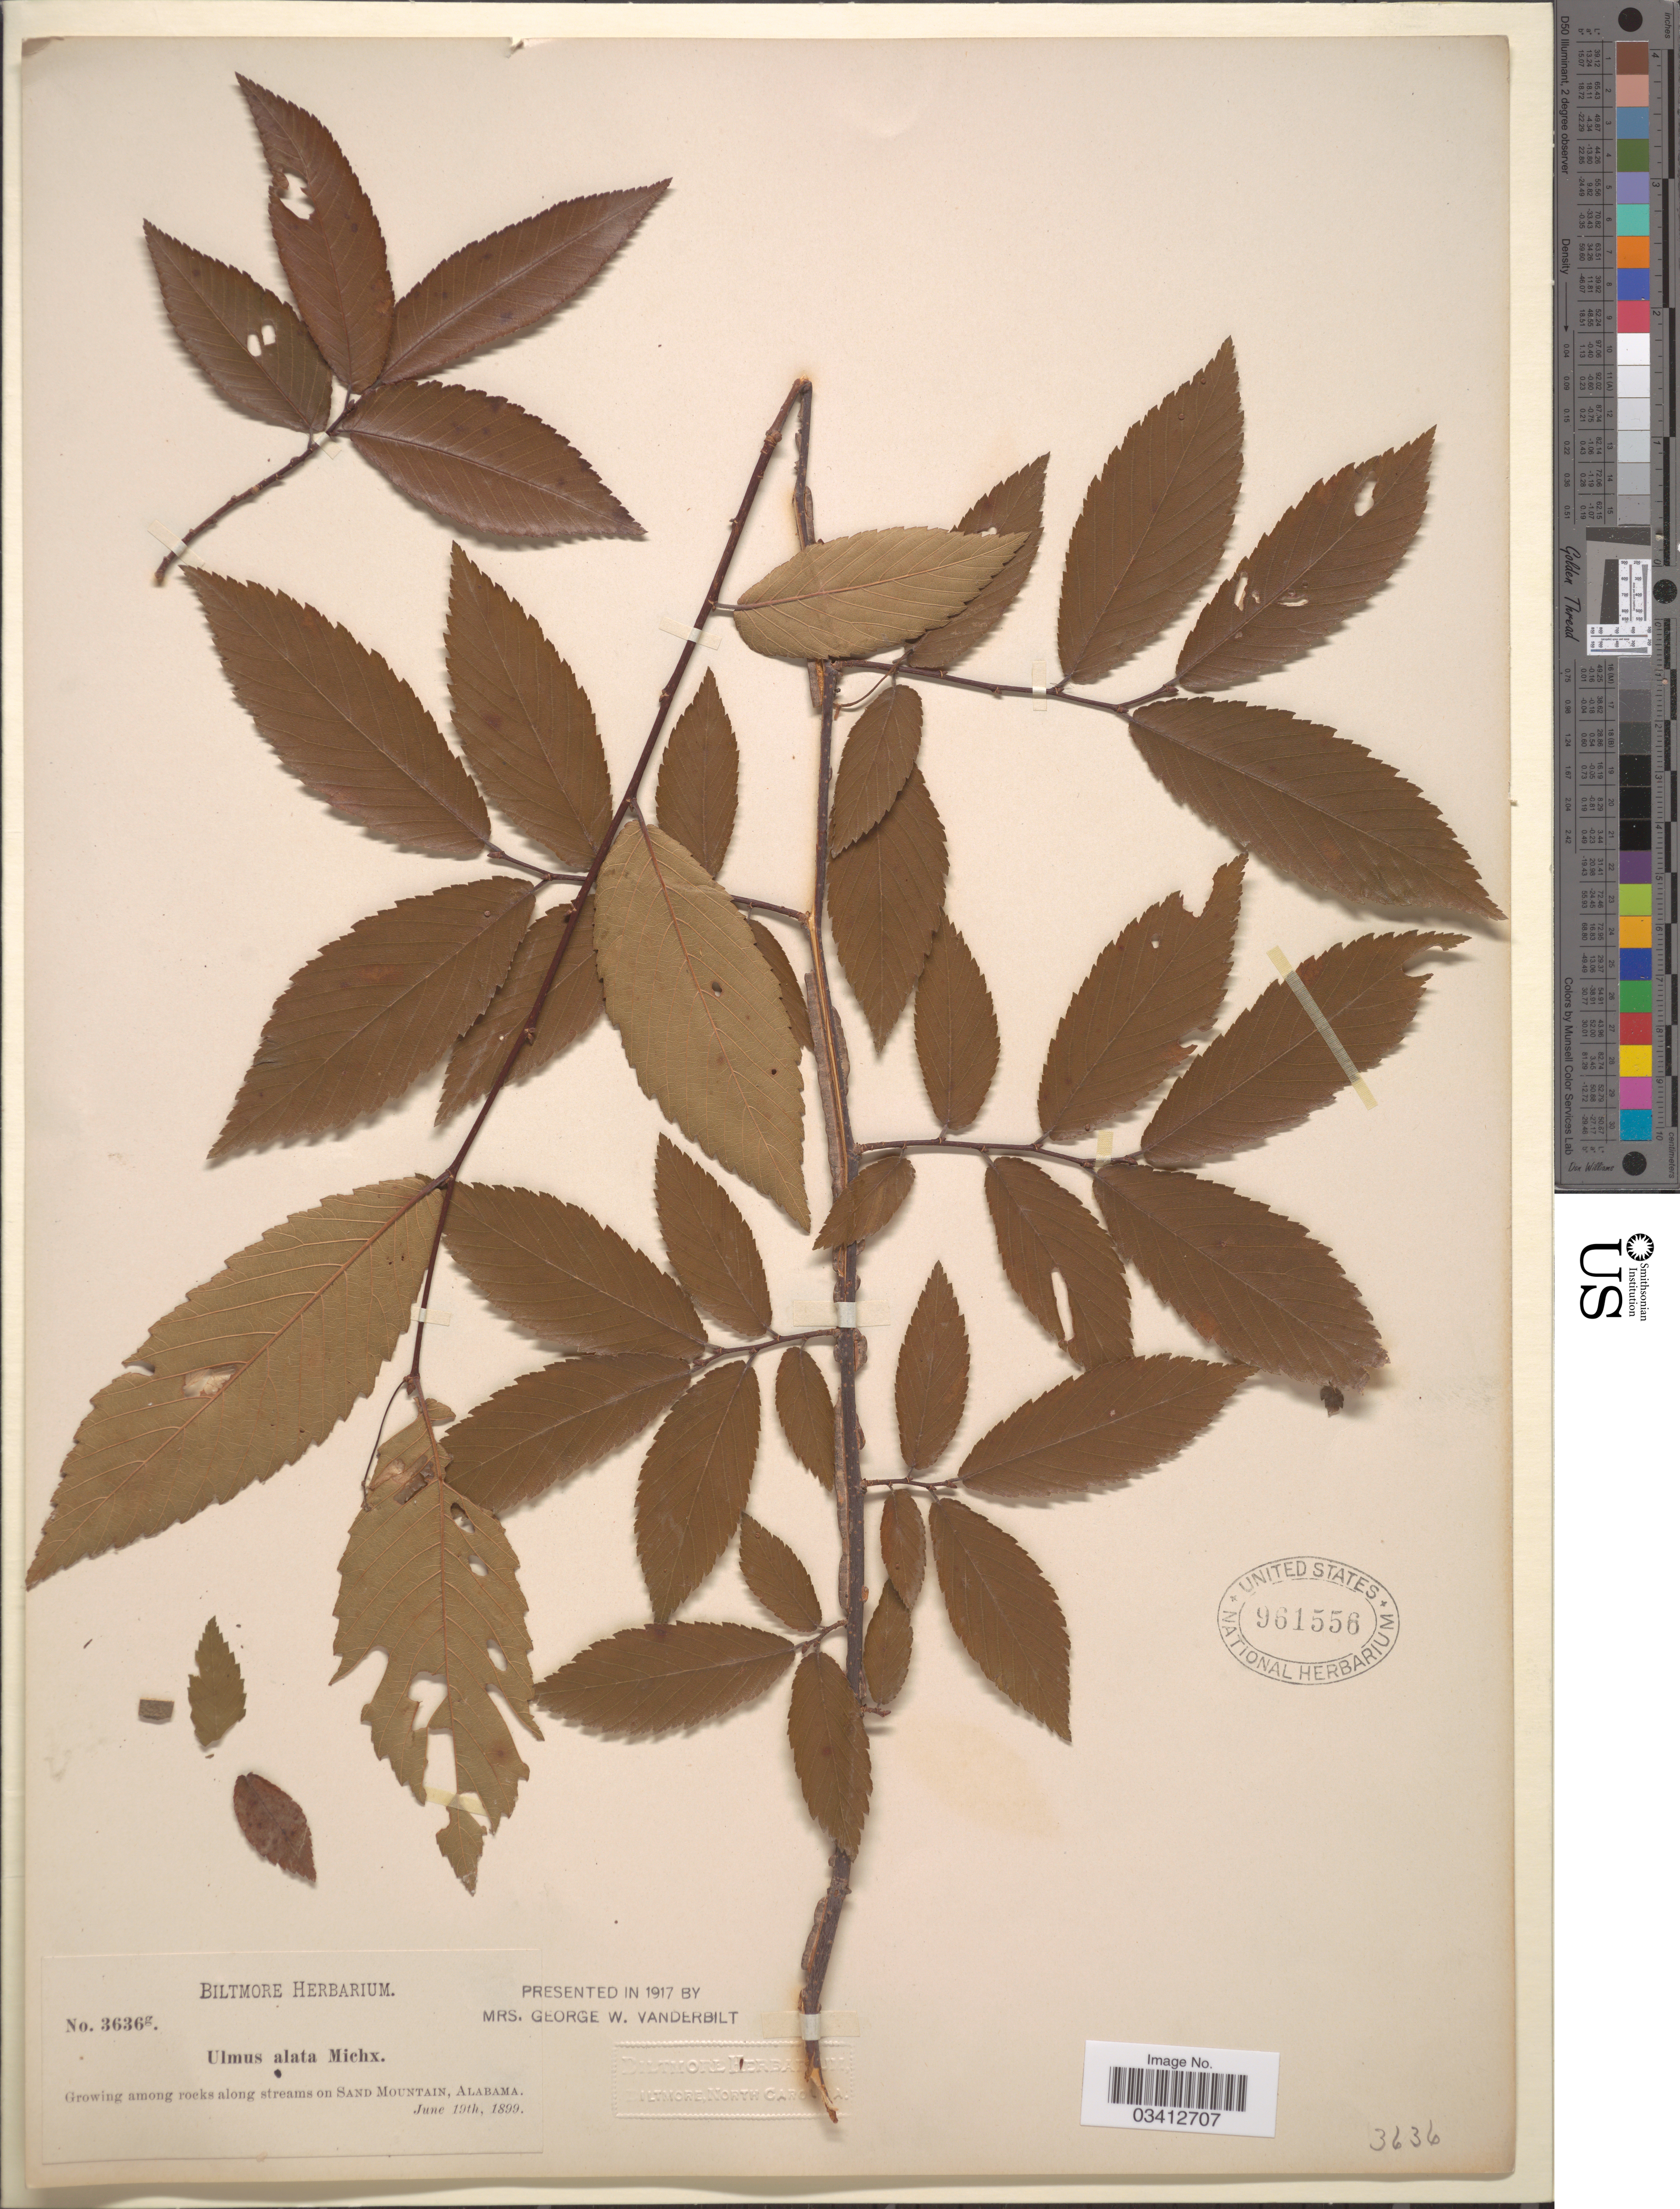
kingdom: Plantae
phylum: Tracheophyta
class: Magnoliopsida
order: Rosales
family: Ulmaceae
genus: Ulmus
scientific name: Ulmus alata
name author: Michx.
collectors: ex herb. Biltmore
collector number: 3636g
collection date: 1899-06-19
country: United States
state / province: Alabama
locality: Along streams on Sand Mountain.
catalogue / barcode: US 961556